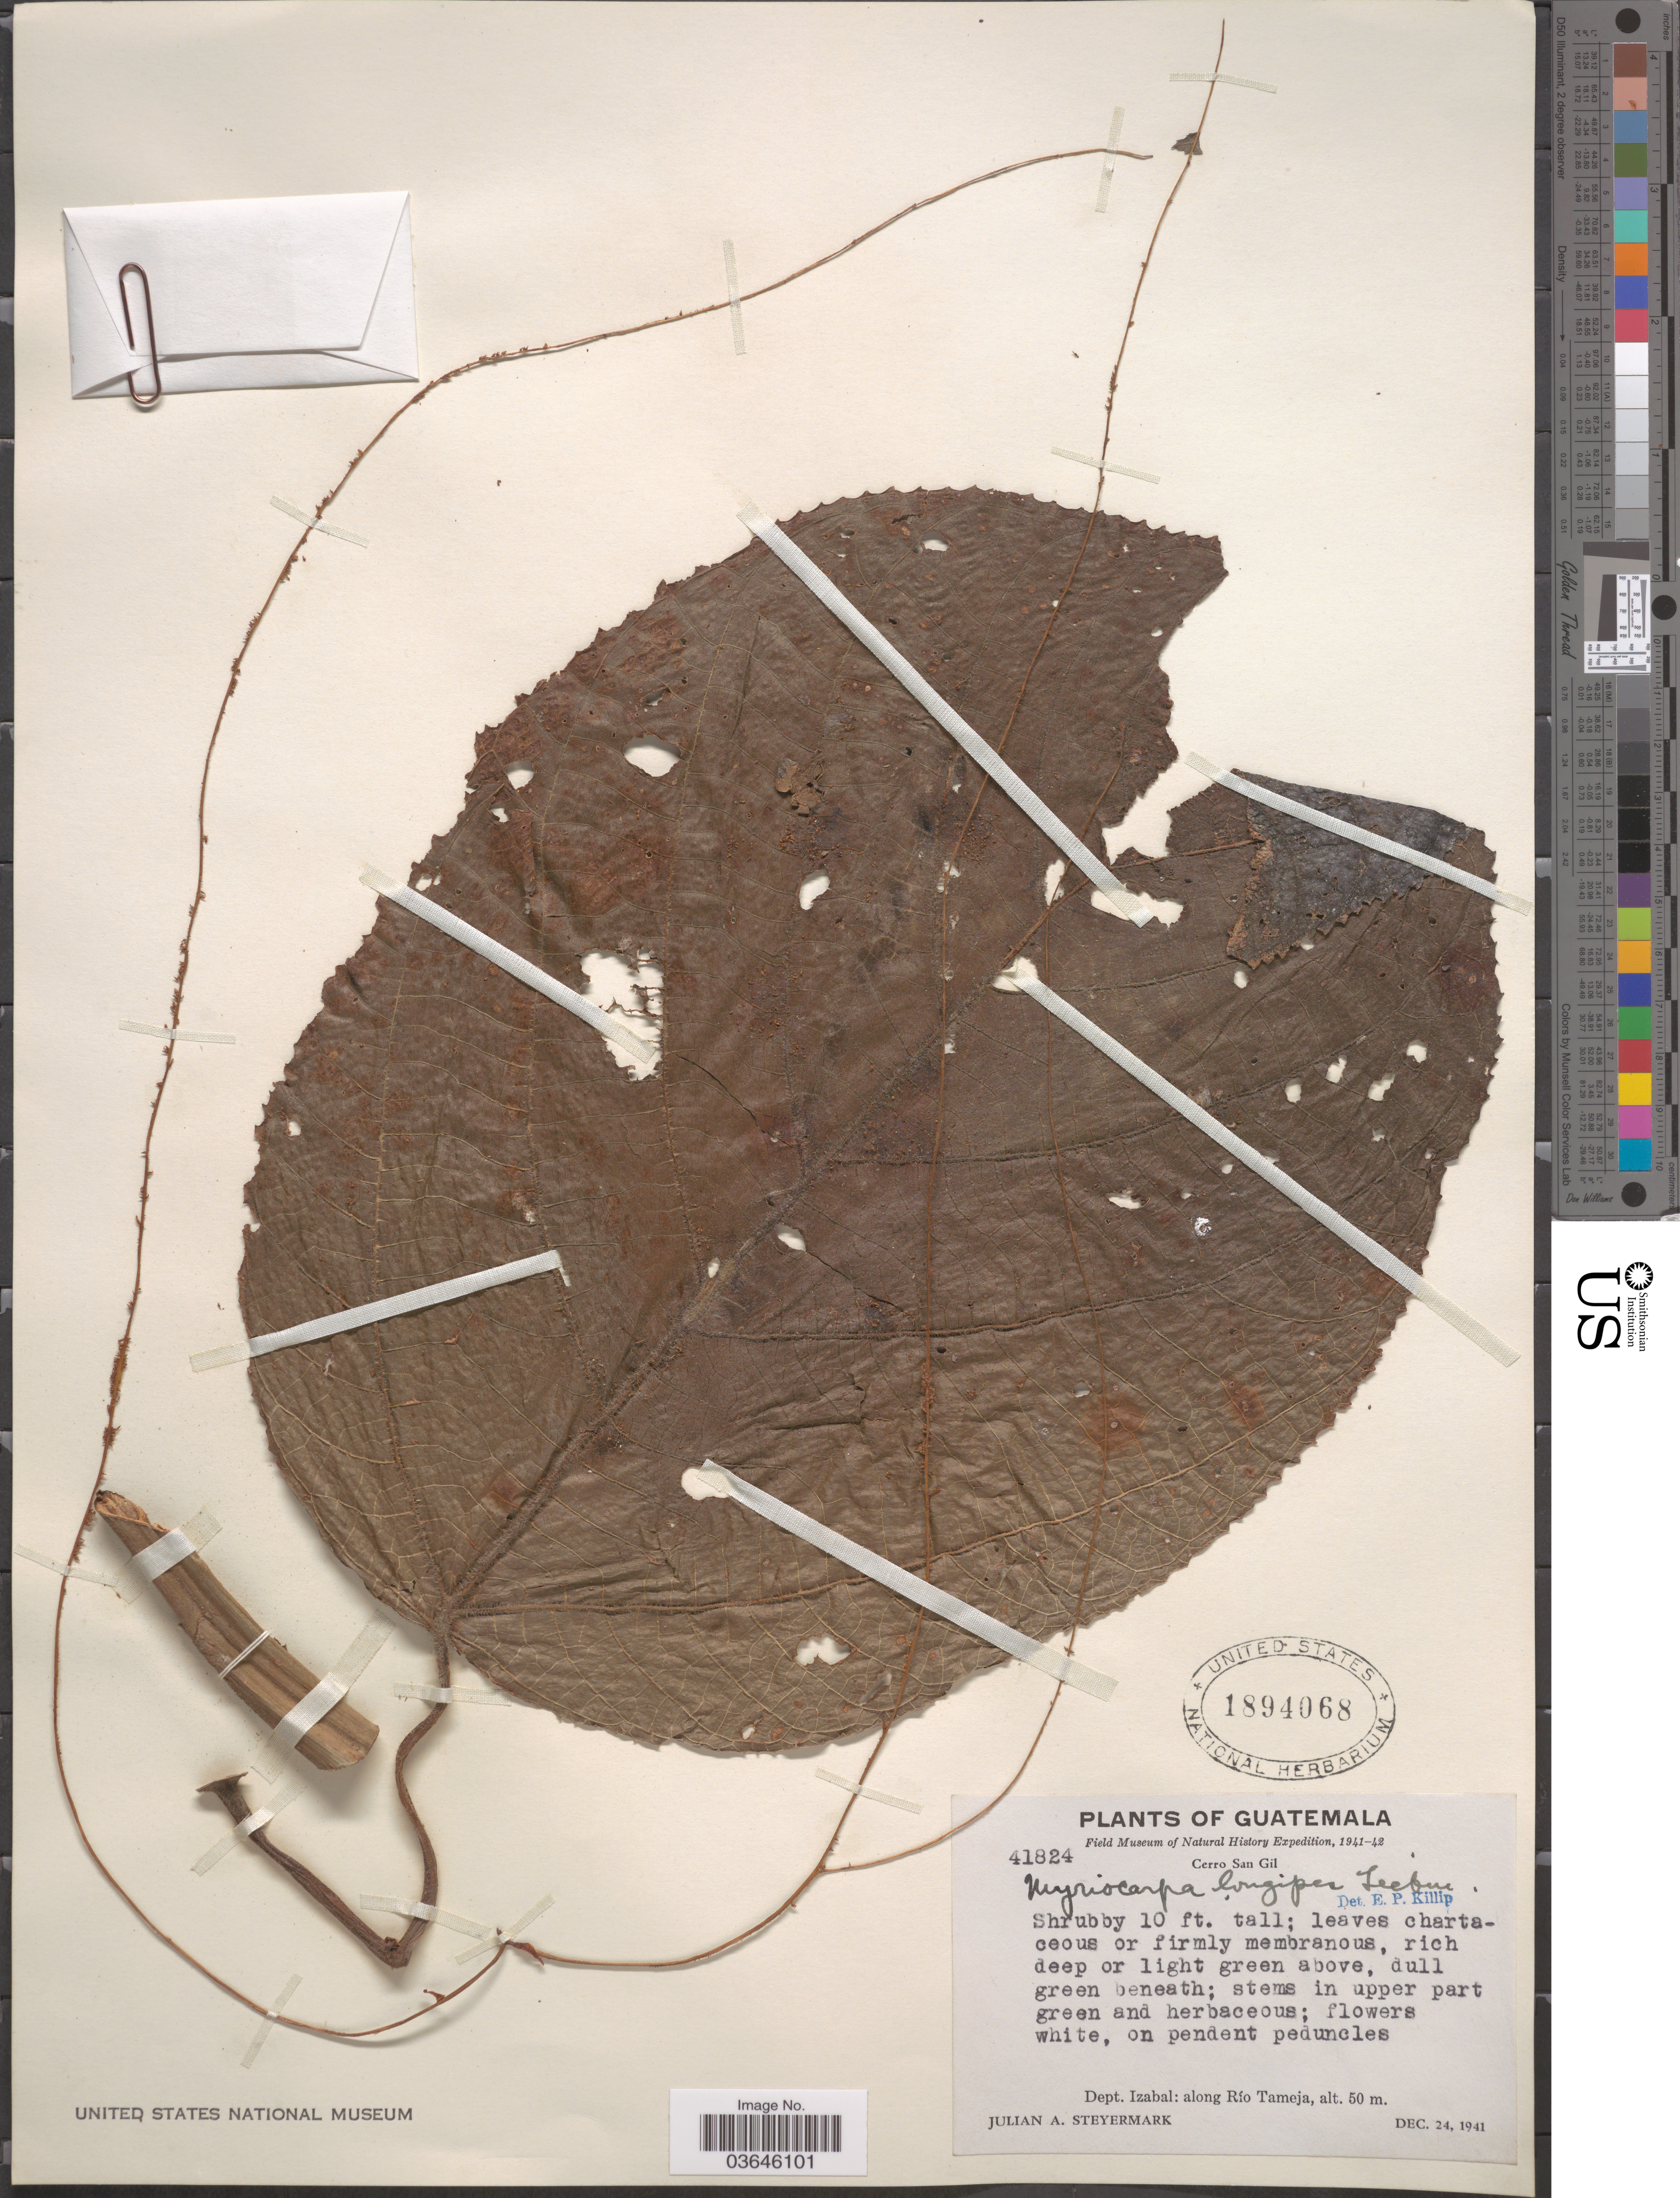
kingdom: Plantae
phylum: Tracheophyta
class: Magnoliopsida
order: Rosales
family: Urticaceae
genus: Myriocarpa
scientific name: Myriocarpa longipes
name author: Liebm.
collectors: J. Steyermark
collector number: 41824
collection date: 1941-12-24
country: Guatemala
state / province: Izabal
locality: Cerro San Gil. Dept. Izabal: along Río Tameja.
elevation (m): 50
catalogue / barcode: US 1894068